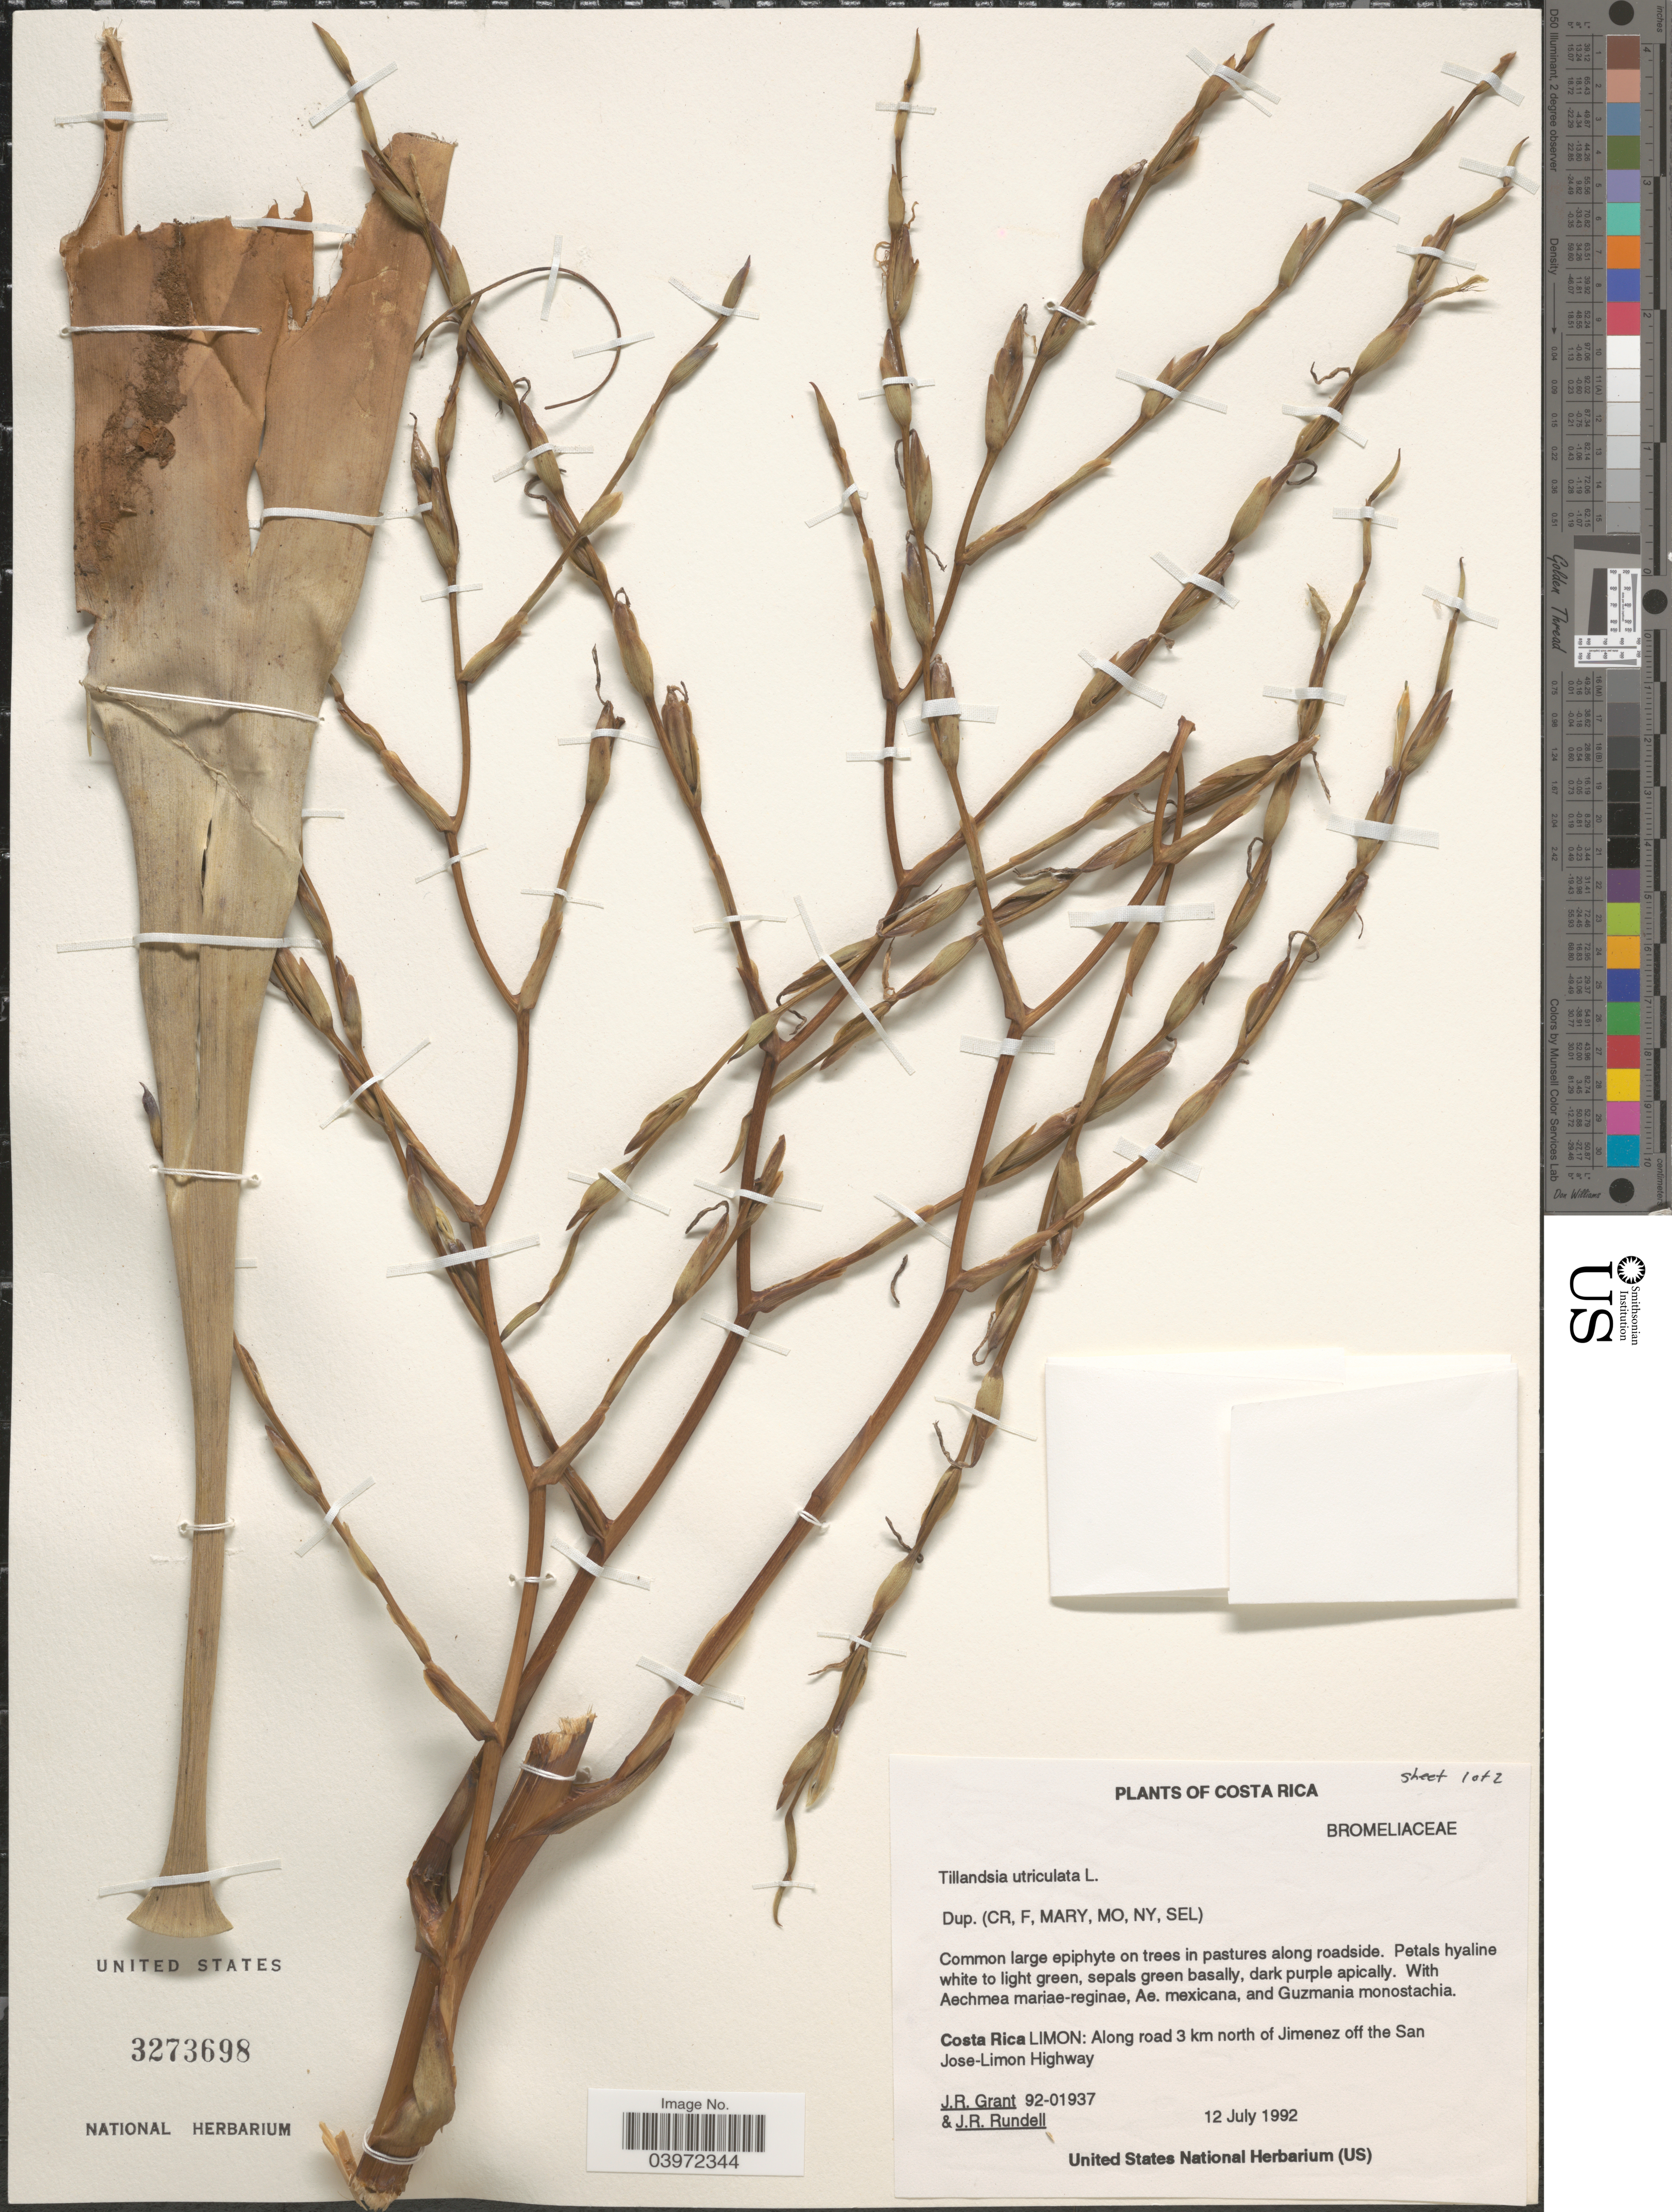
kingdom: Plantae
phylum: Tracheophyta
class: Liliopsida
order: Poales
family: Bromeliaceae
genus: Tillandsia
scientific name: Tillandsia utriculata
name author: L.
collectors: J. Grant & J. R. Rundell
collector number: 92-01937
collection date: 1992-07-12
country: Costa Rica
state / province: Limón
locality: Along road 3 km north of Jimenez off the San Jose-Limon Highway.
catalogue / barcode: US 3273698